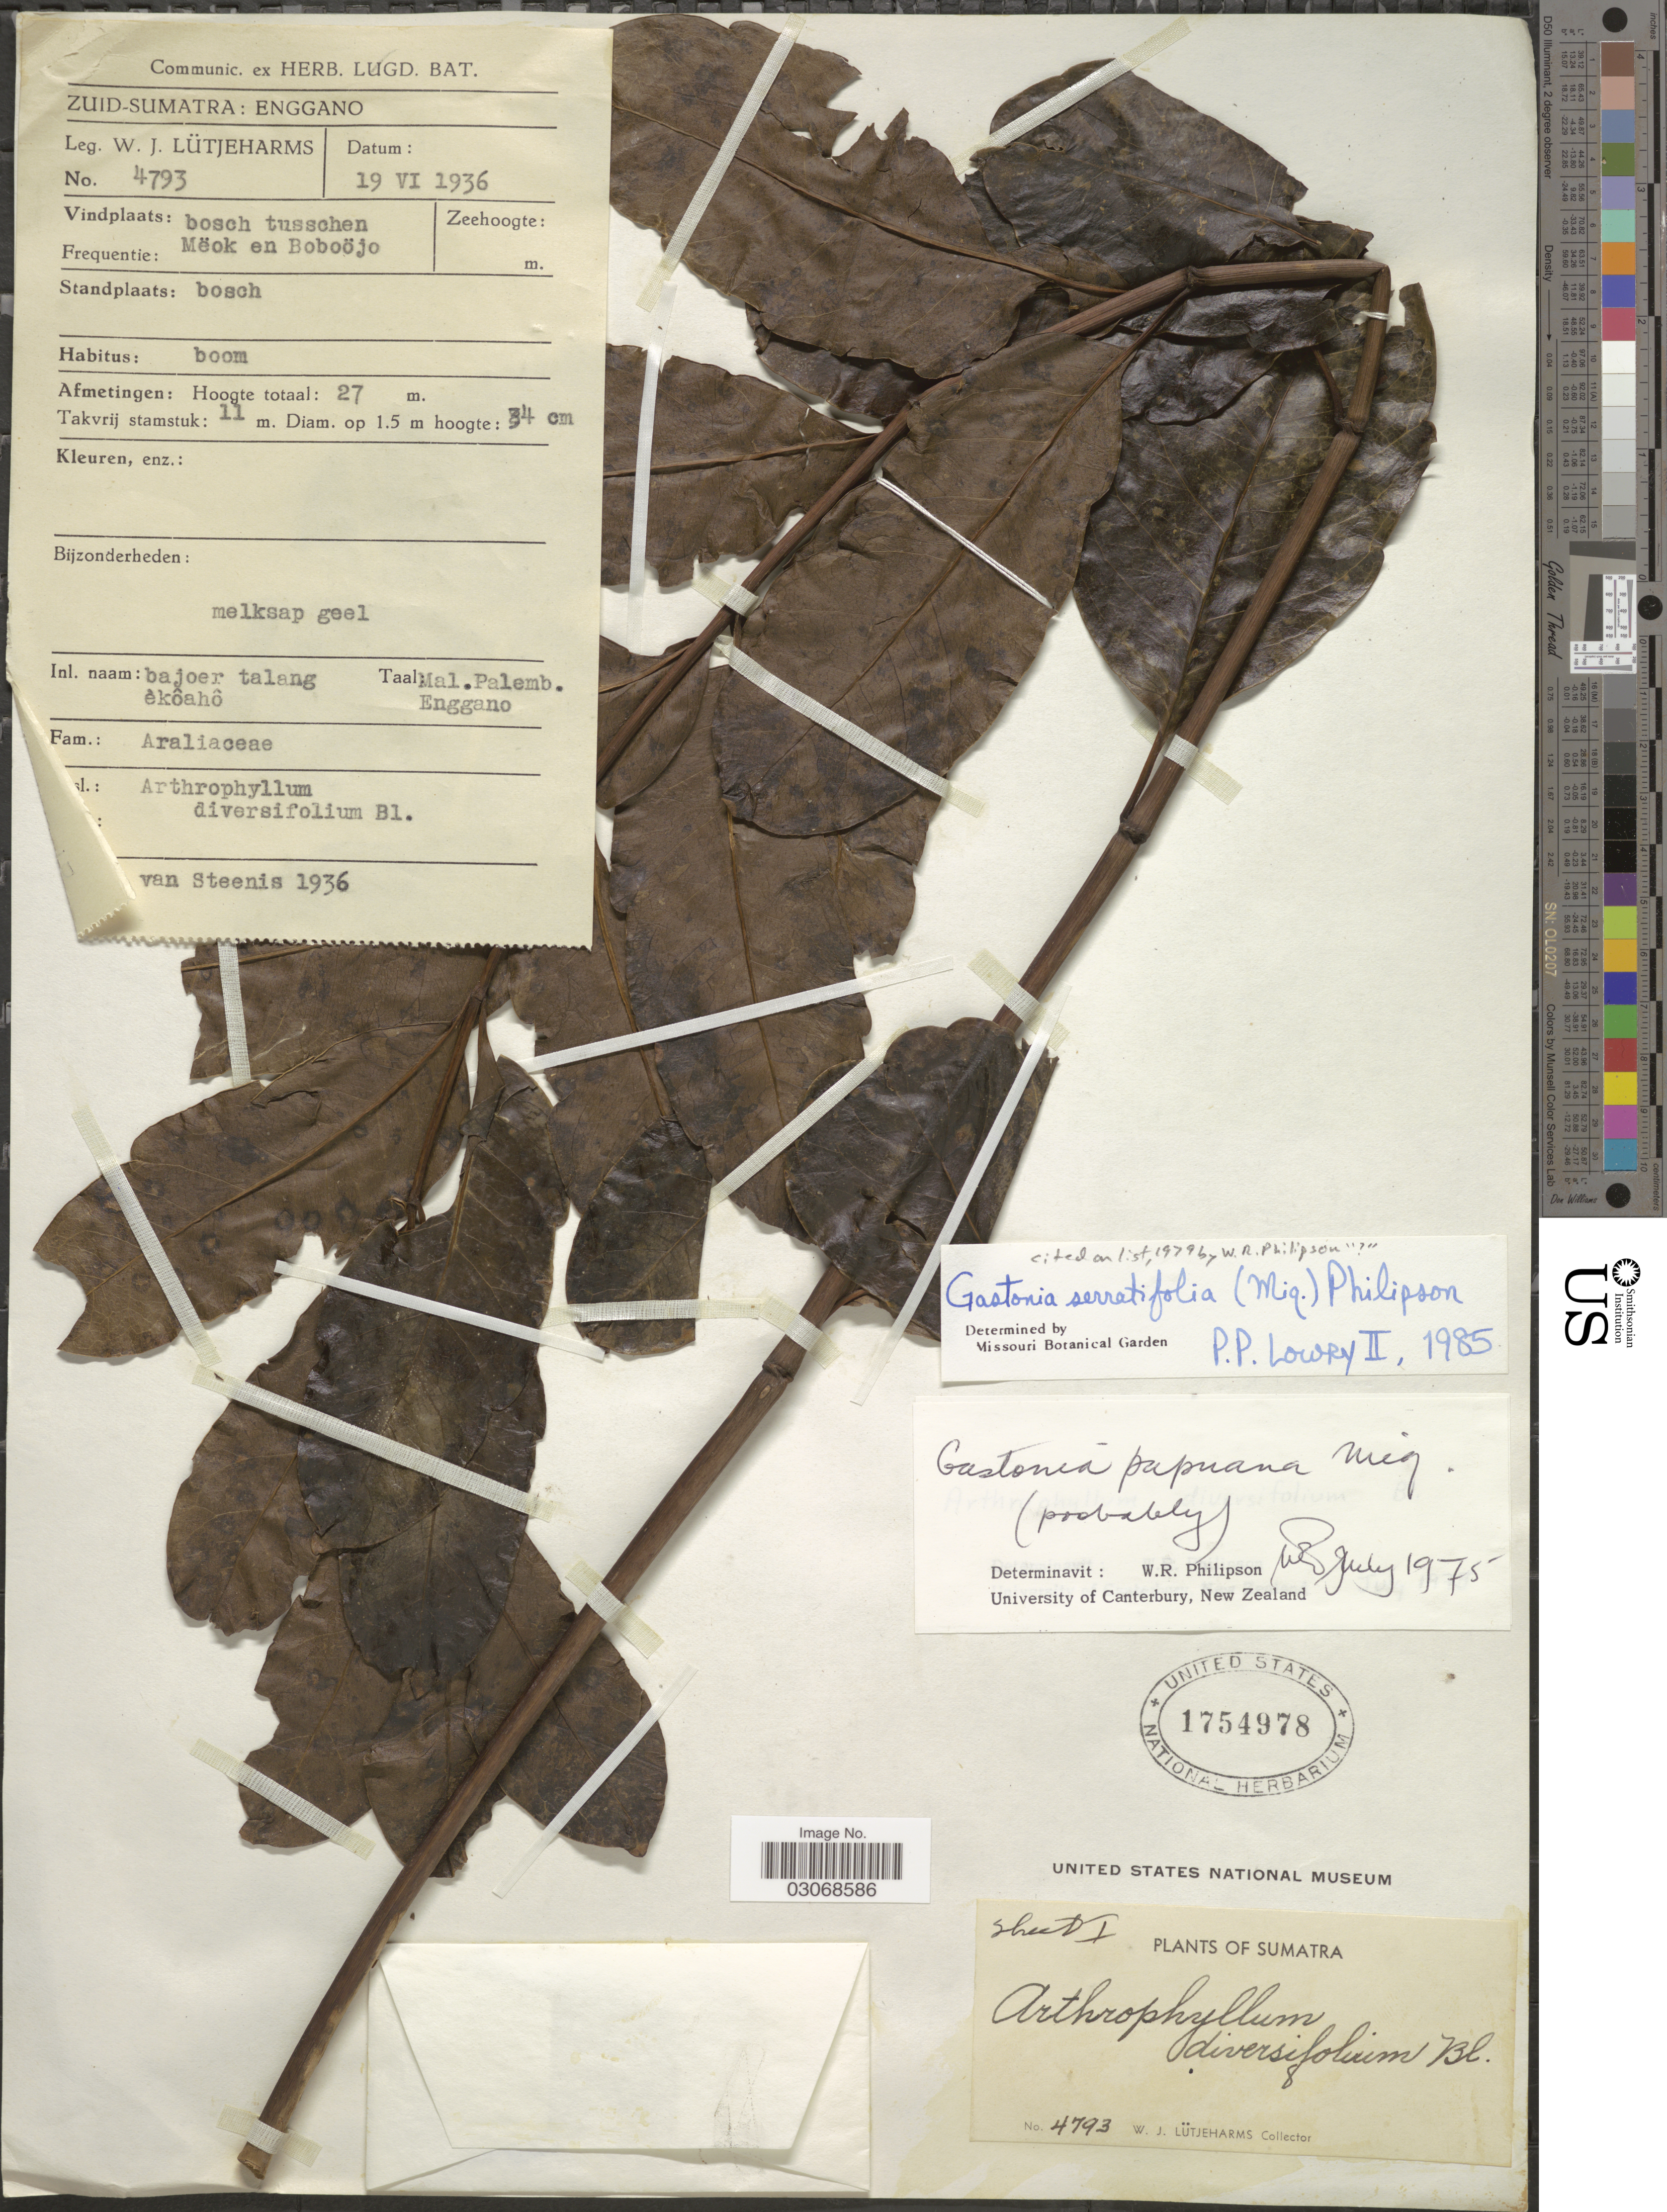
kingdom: Plantae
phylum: Tracheophyta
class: Magnoliopsida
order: Apiales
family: Araliaceae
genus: Gastonia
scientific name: Gastonia serratifolia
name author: (Miq.) Philipson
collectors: W. Lütjeharms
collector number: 4793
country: Indonesia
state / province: Sumatra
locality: Zuid-Sumatra: Enggano, bosch tusschen Mëok en Boboöjo.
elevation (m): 27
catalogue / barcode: US 1754978